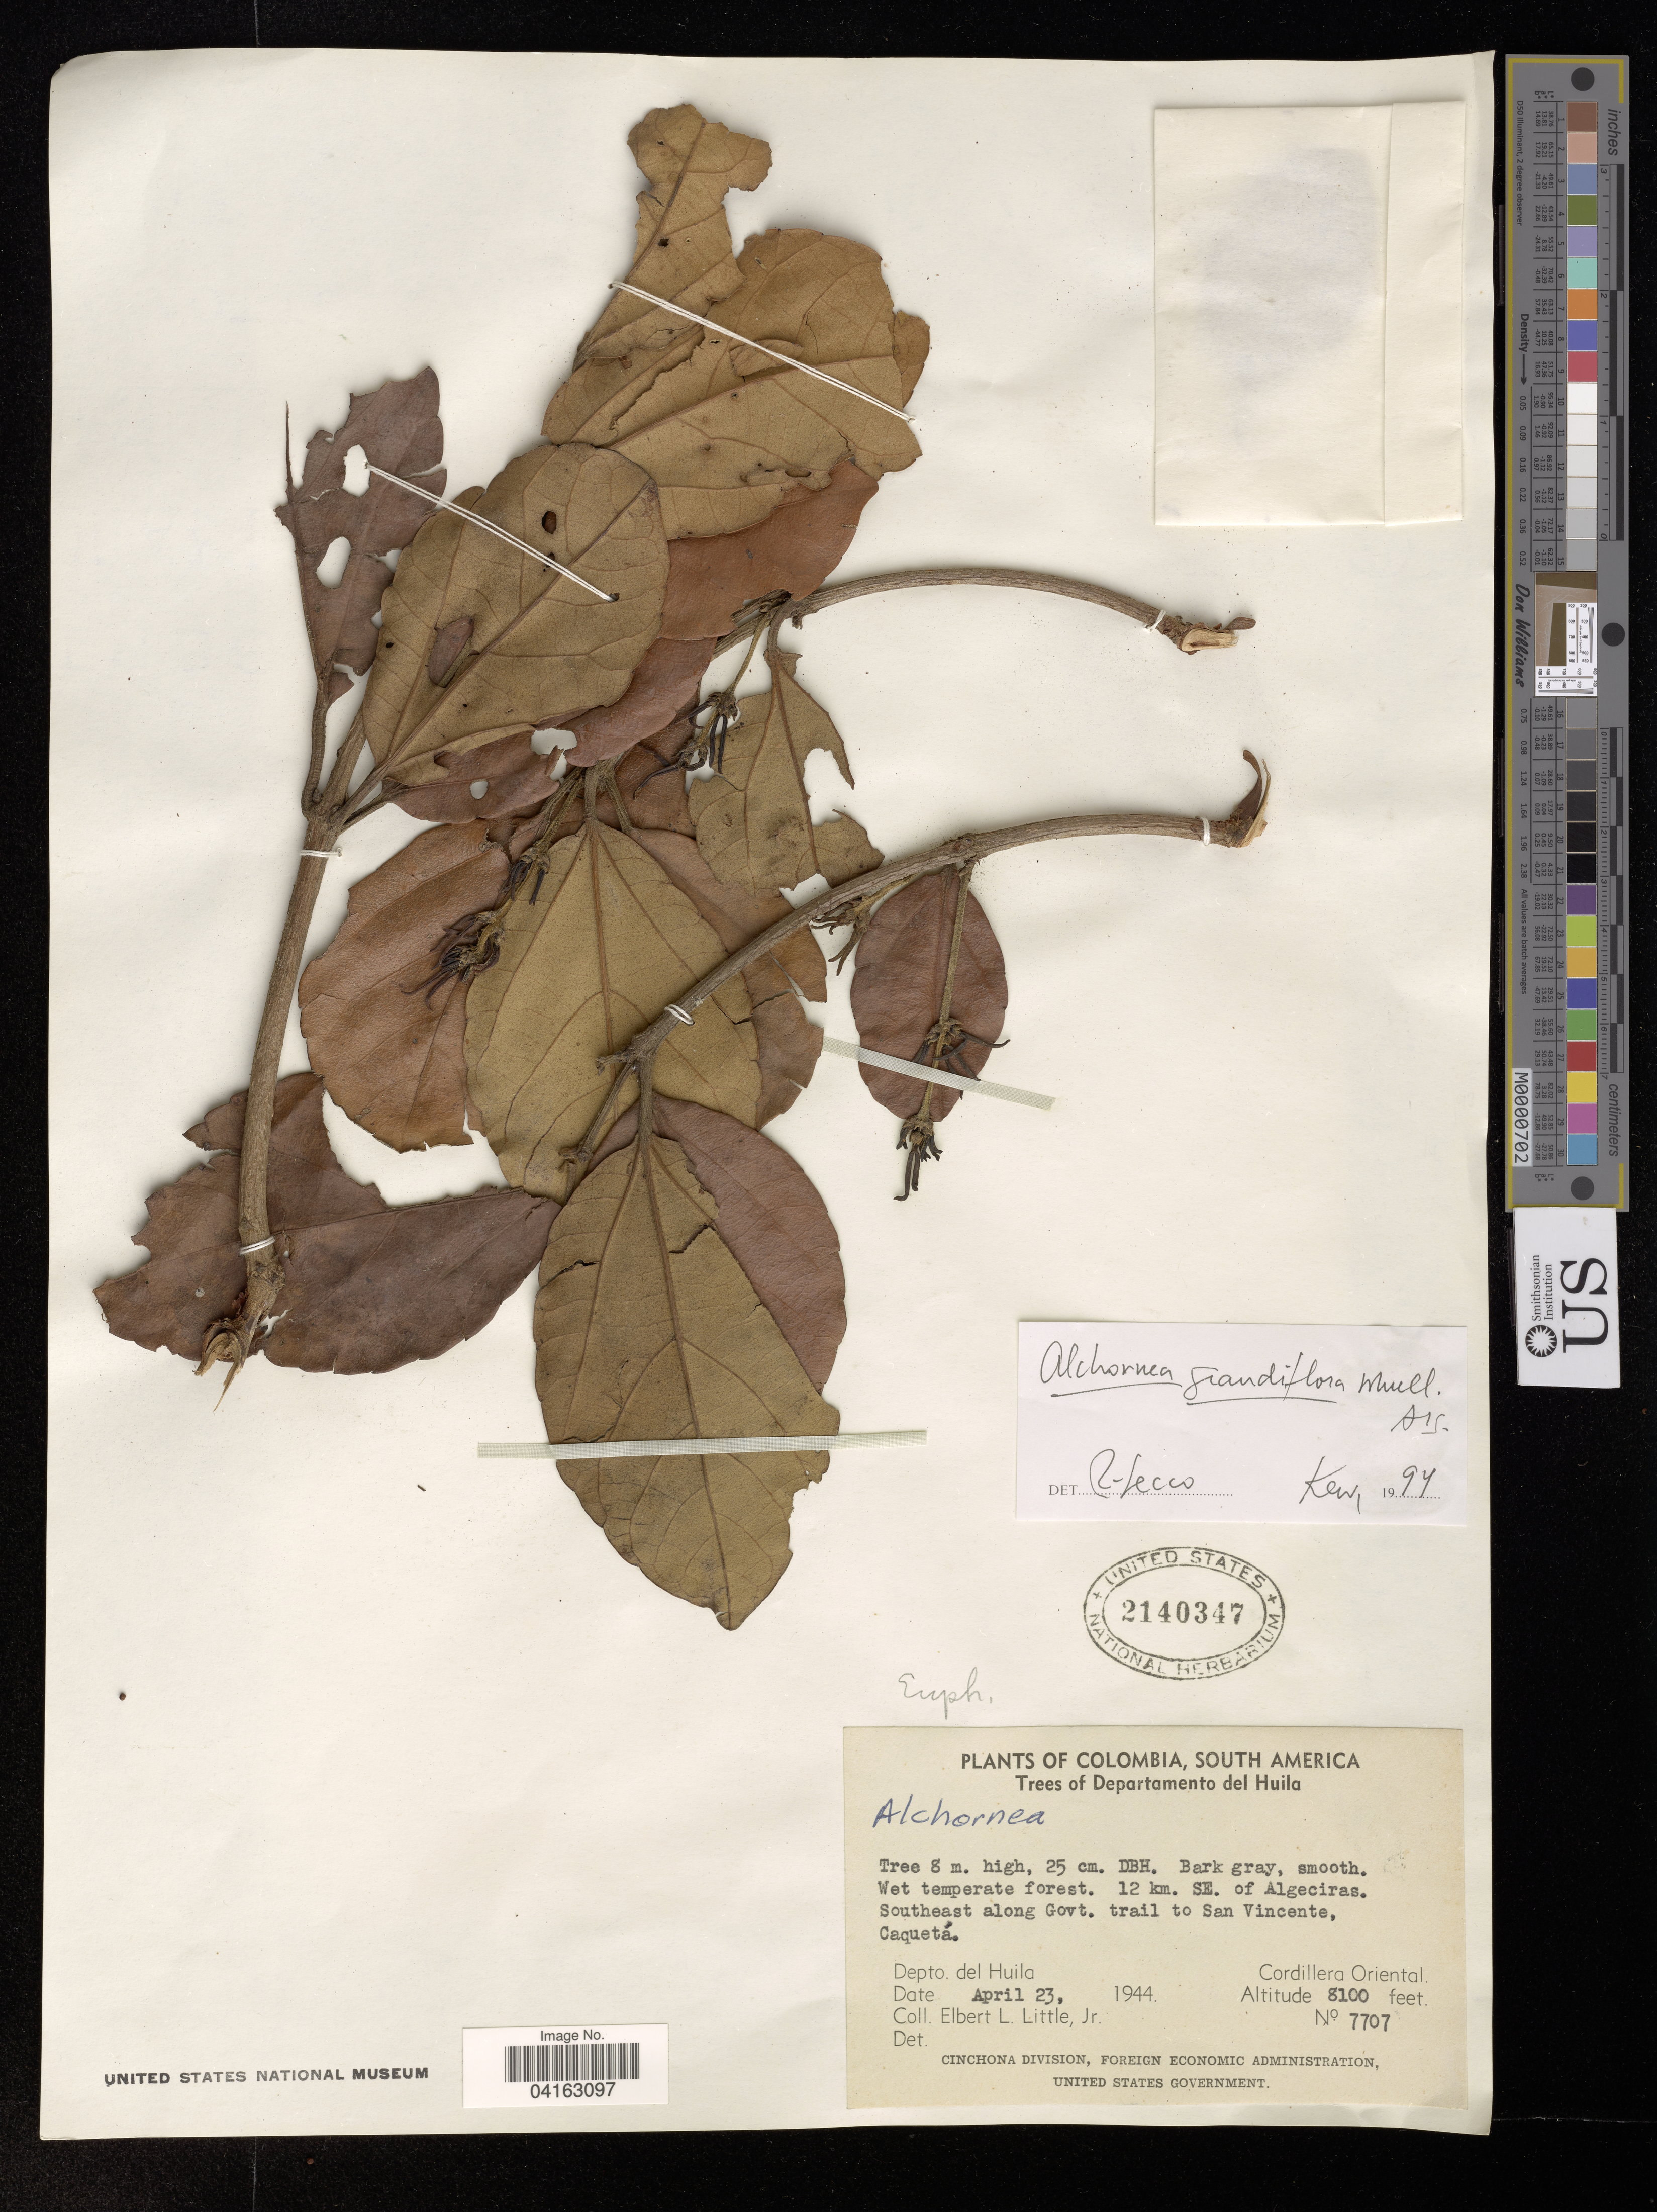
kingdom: Plantae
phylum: Tracheophyta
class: Magnoliopsida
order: Malpighiales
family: Euphorbiaceae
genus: Alchornea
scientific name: Alchornea grandiflora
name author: Müll. Arg.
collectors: E. L. Little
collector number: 7707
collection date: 1944-04-23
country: Colombia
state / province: Huila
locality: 12 km. SE. of Algeciras. Southeast along Govt. trail to San Vicente, Caquetá. Depto. del Huila. Cordillera Oriental.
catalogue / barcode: US 2140347